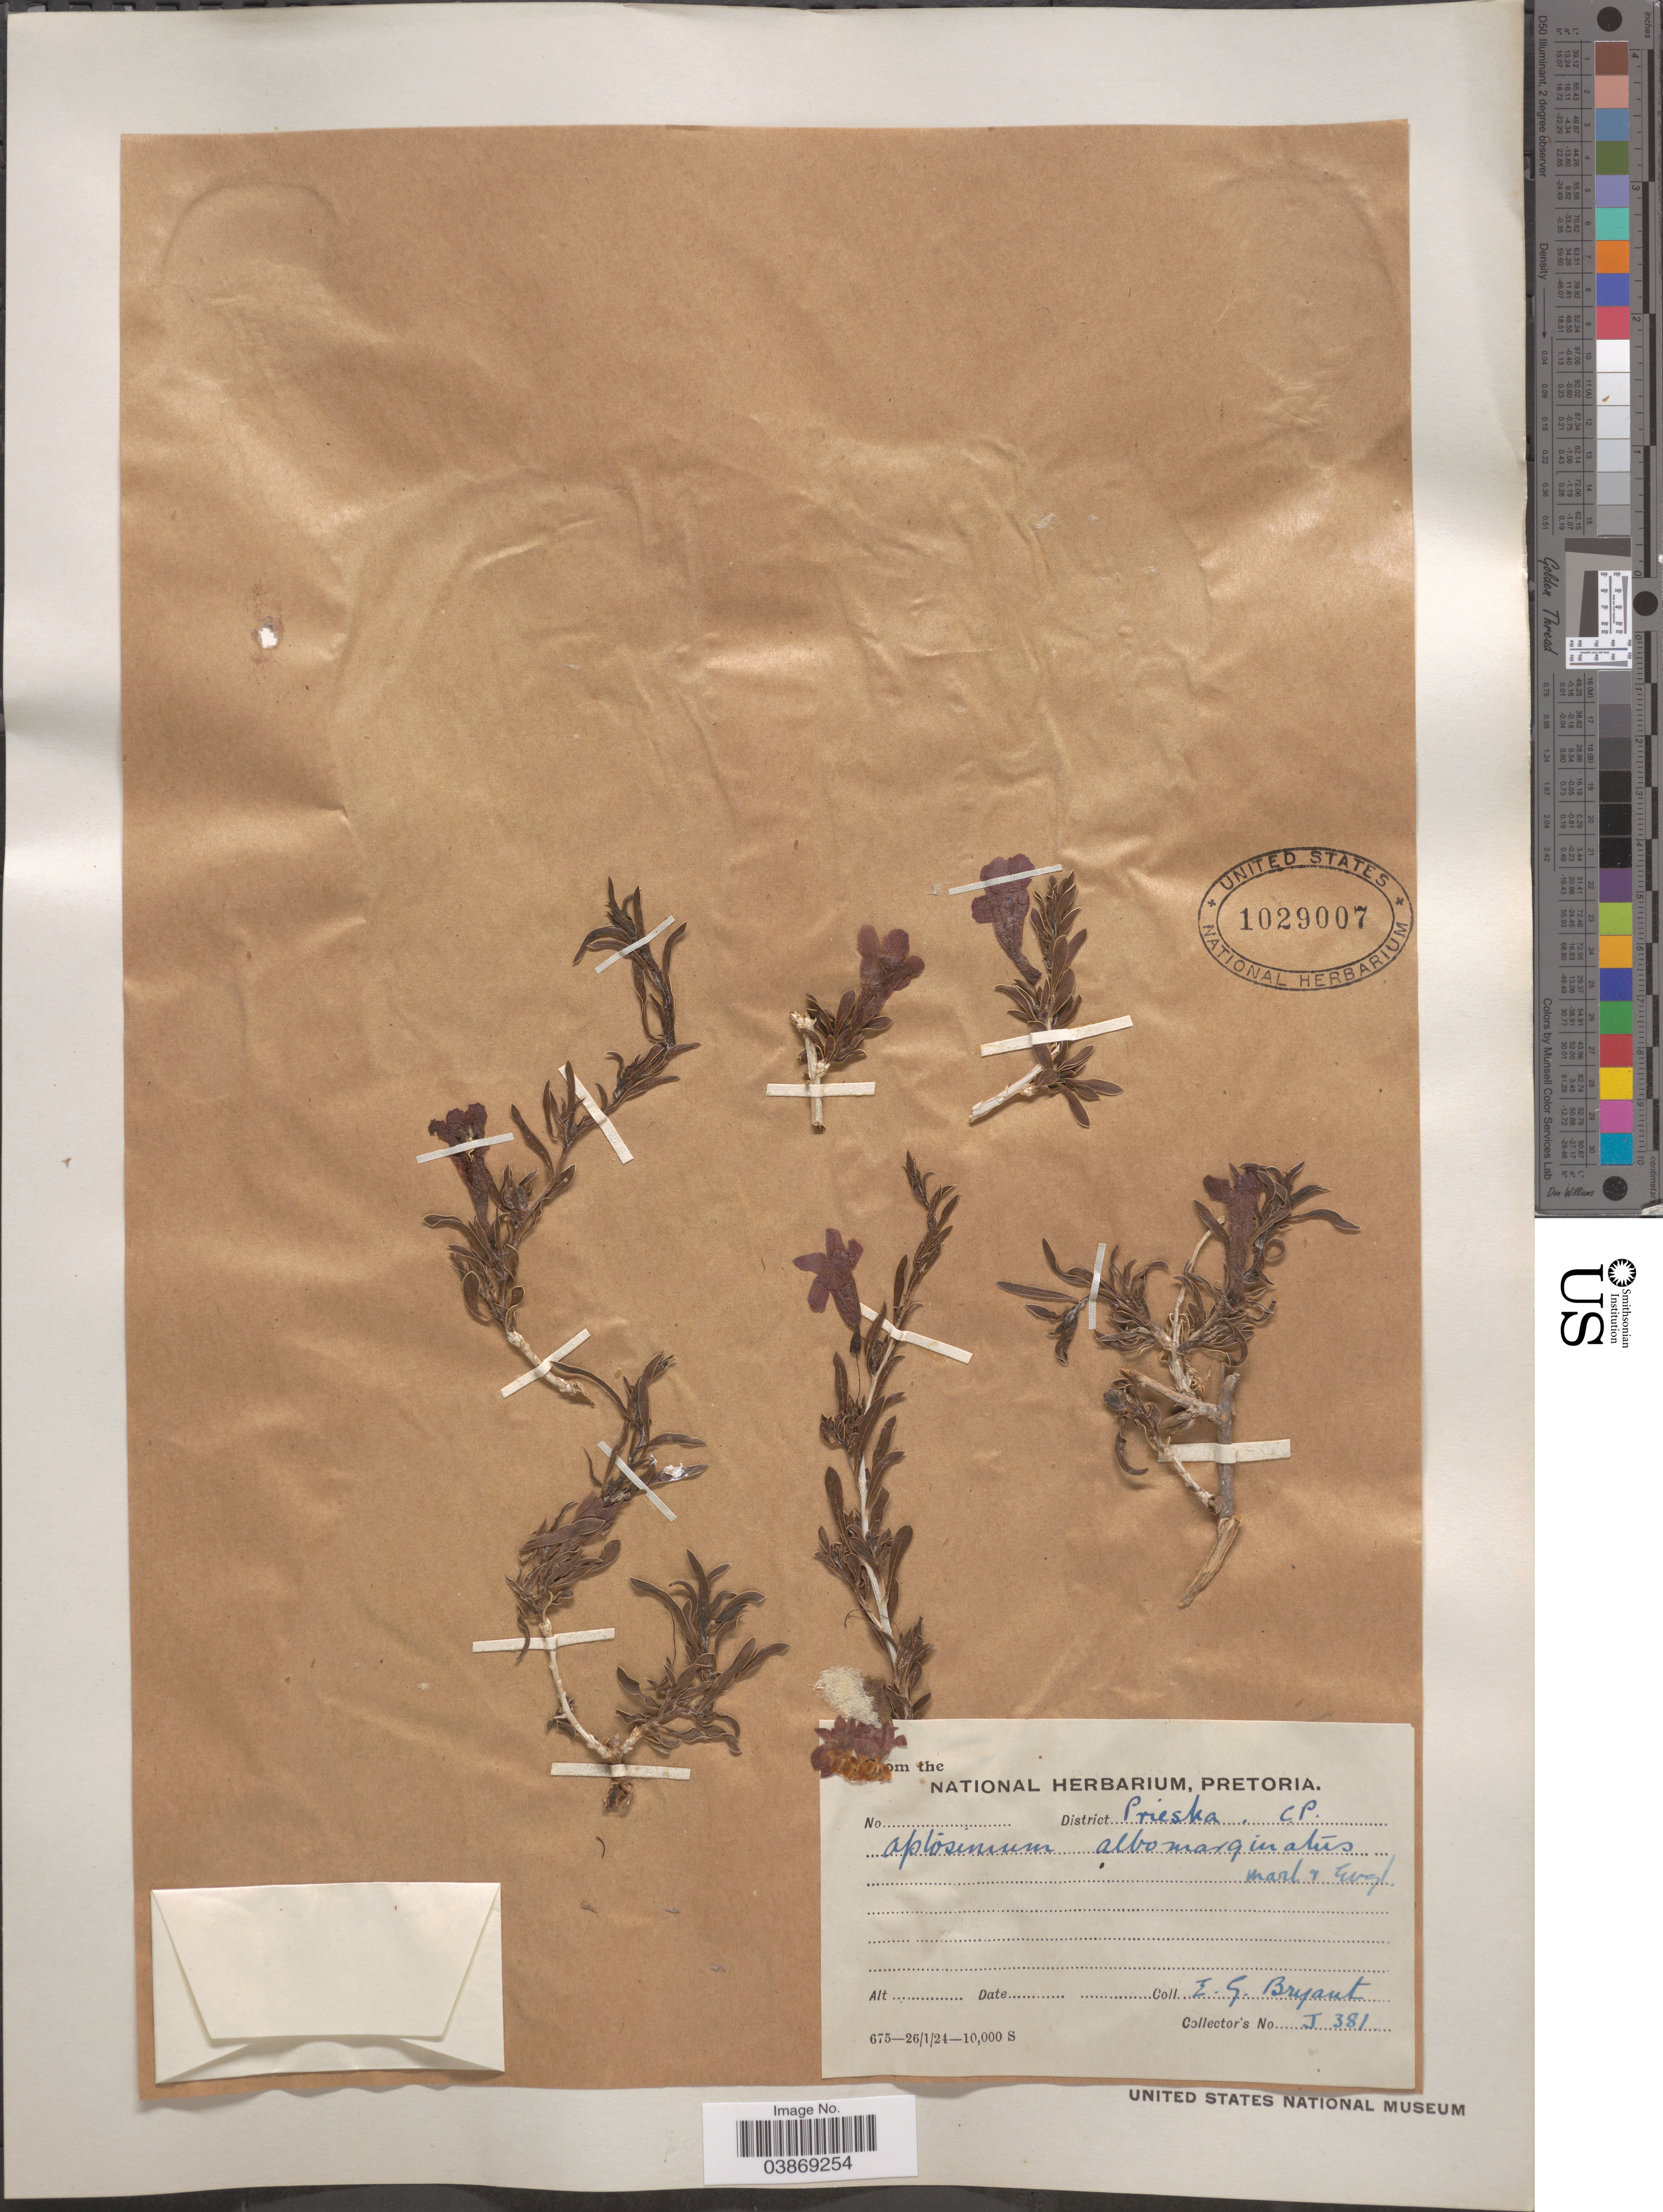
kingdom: Plantae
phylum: Tracheophyta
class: Magnoliopsida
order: Lamiales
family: Scrophulariaceae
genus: Aptosimum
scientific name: Aptosimum albomarginatum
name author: Marloth & Engl.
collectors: E. Bryant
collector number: J 381*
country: South Africa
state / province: Northern Cape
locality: District Prieska, C.P.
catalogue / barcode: US 1029007